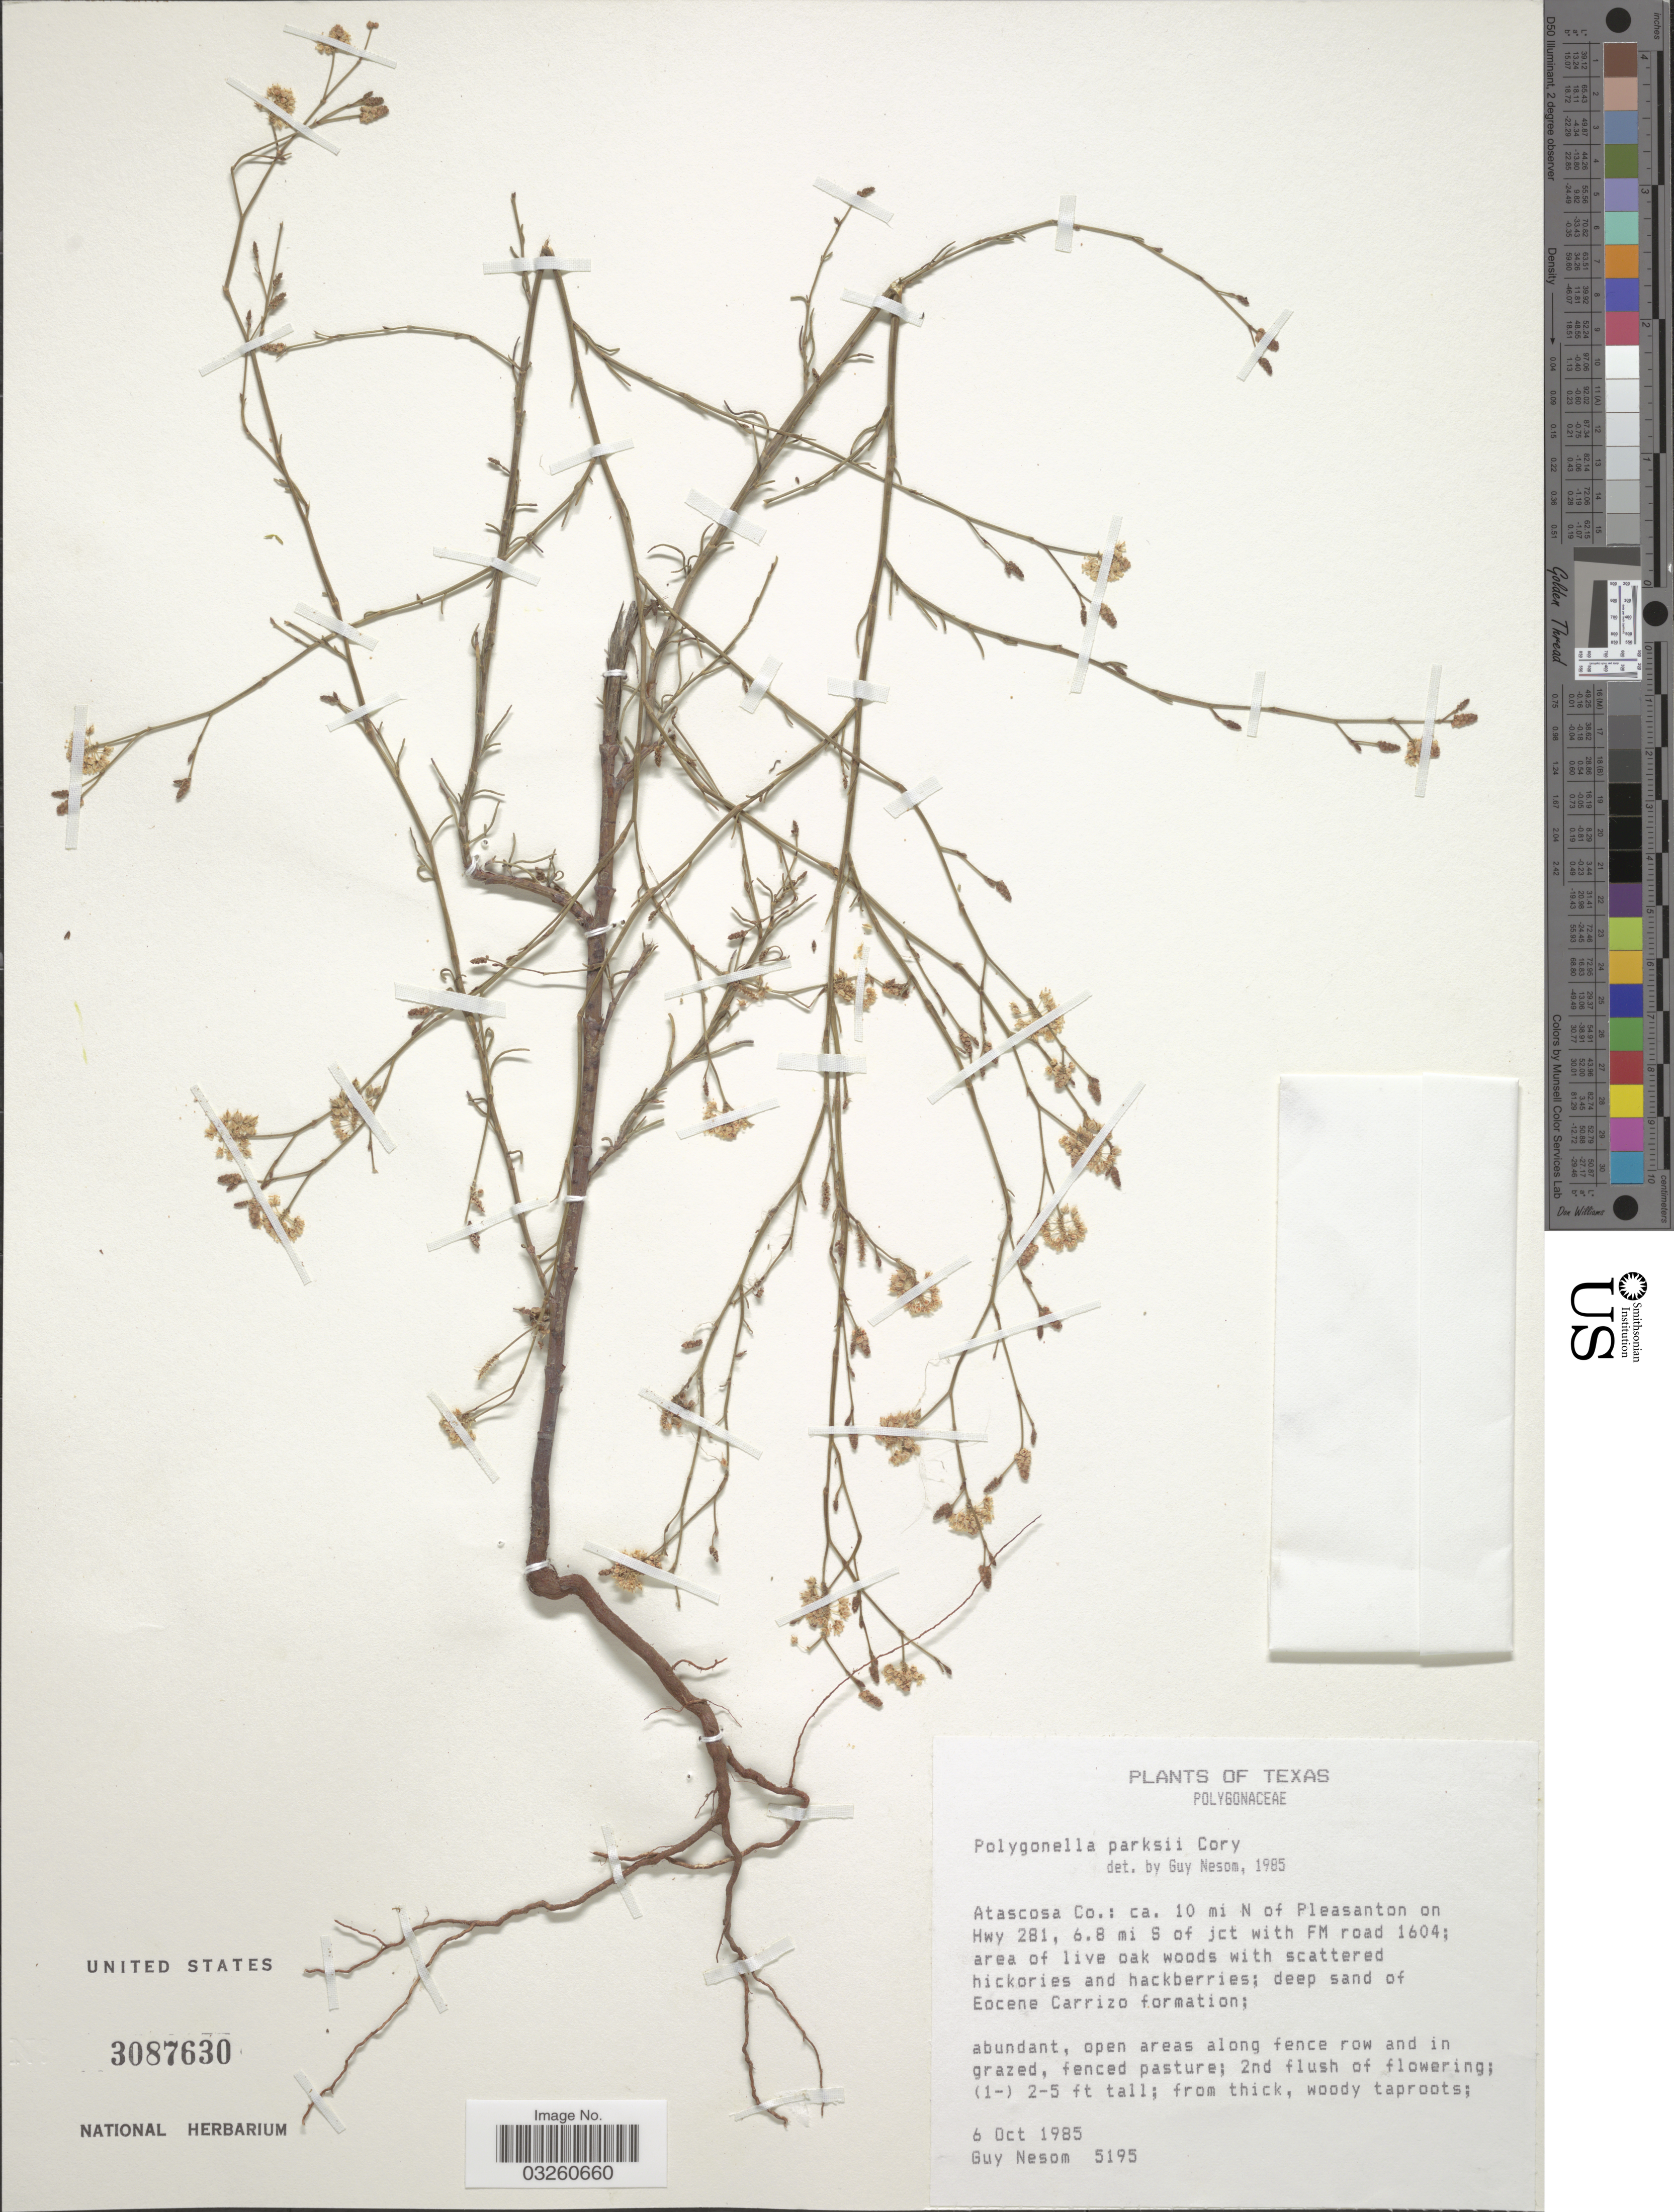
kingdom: Plantae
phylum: Tracheophyta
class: Magnoliopsida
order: Caryophyllales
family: Polygonaceae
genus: Polygonella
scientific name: Polygonella parksii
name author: Cory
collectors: G. Nesom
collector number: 5195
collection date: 1985-10-06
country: United States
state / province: Texas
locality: Atascosa Co.: ca. 10 mi N of Pleasanton on Hwy 281, 6.8 mi S of jct with FM road 1604; deep sand of Eocene Carrizo formation.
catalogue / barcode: US 3087630